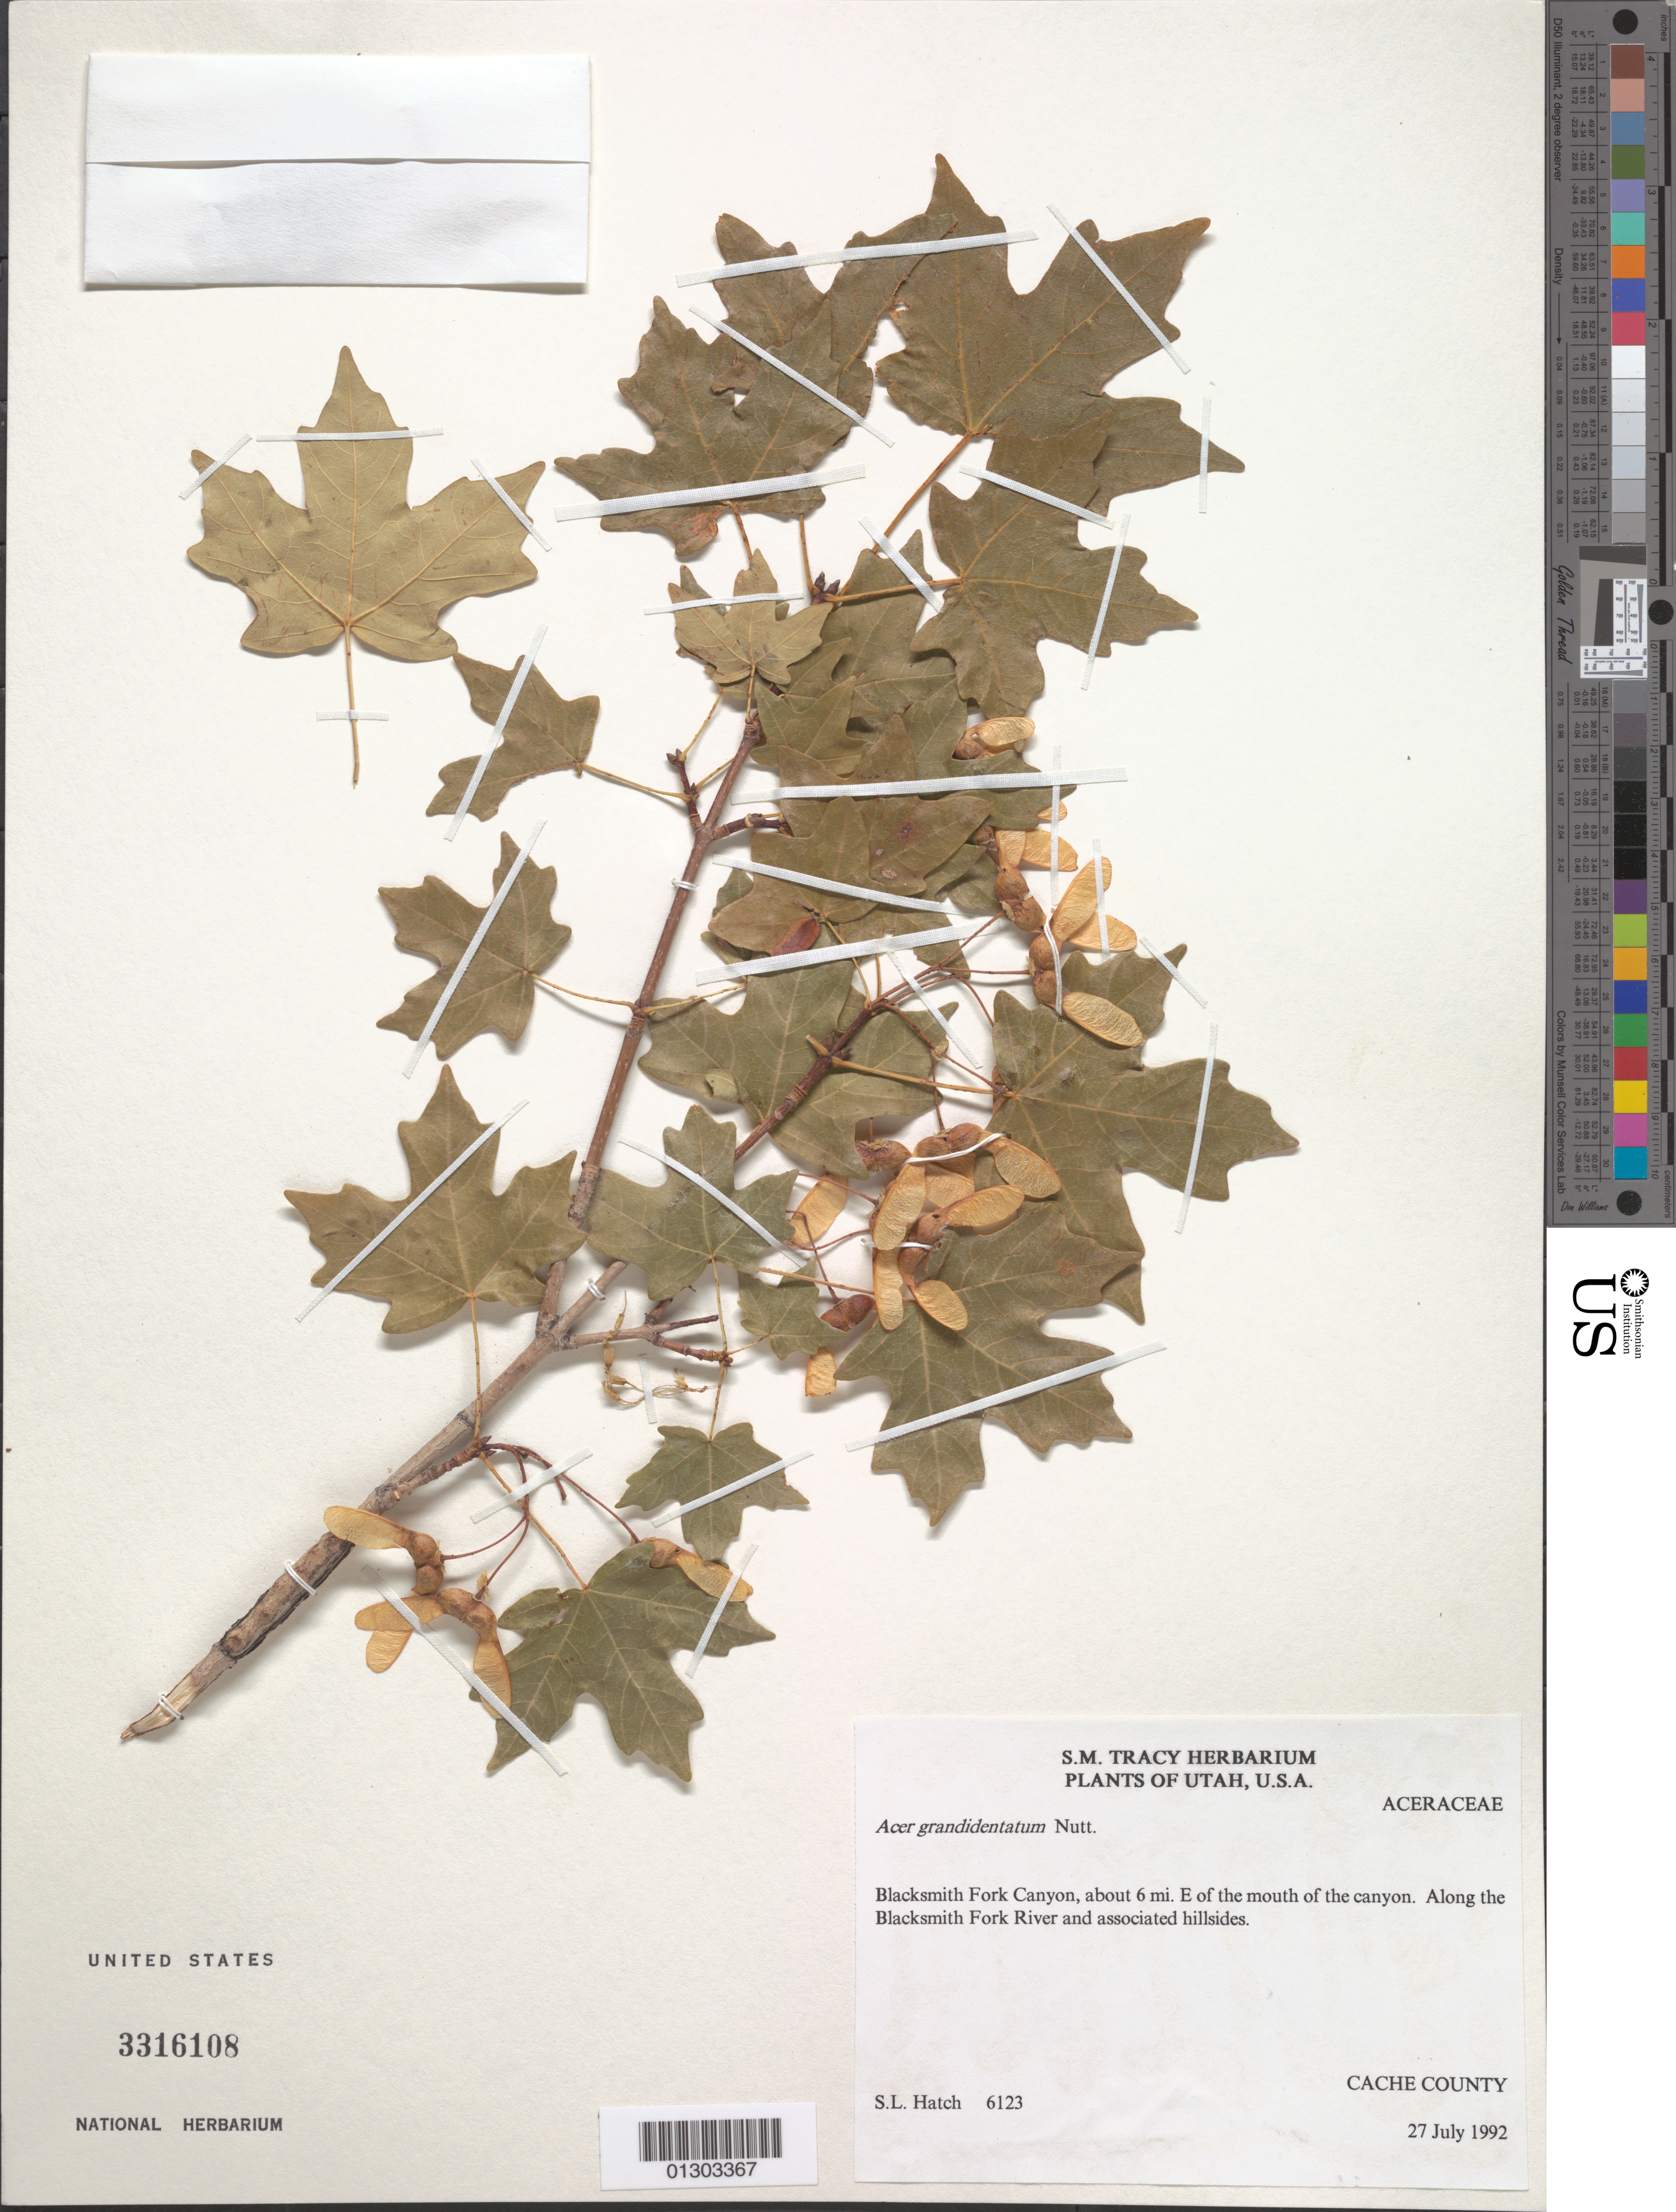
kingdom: Plantae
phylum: Tracheophyta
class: Magnoliopsida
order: Sapindales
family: Sapindaceae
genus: Acer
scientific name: Acer grandidentatum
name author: Nutt.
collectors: S. L. Hatch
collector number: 6123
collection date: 1992-07-27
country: United States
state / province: Utah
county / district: Cache County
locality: Blacksmith Fork Canyon, about 6 miles E of the mouth of the canyon. Along the Blacksmith Fork River and associated hillsides.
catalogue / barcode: US 3316108